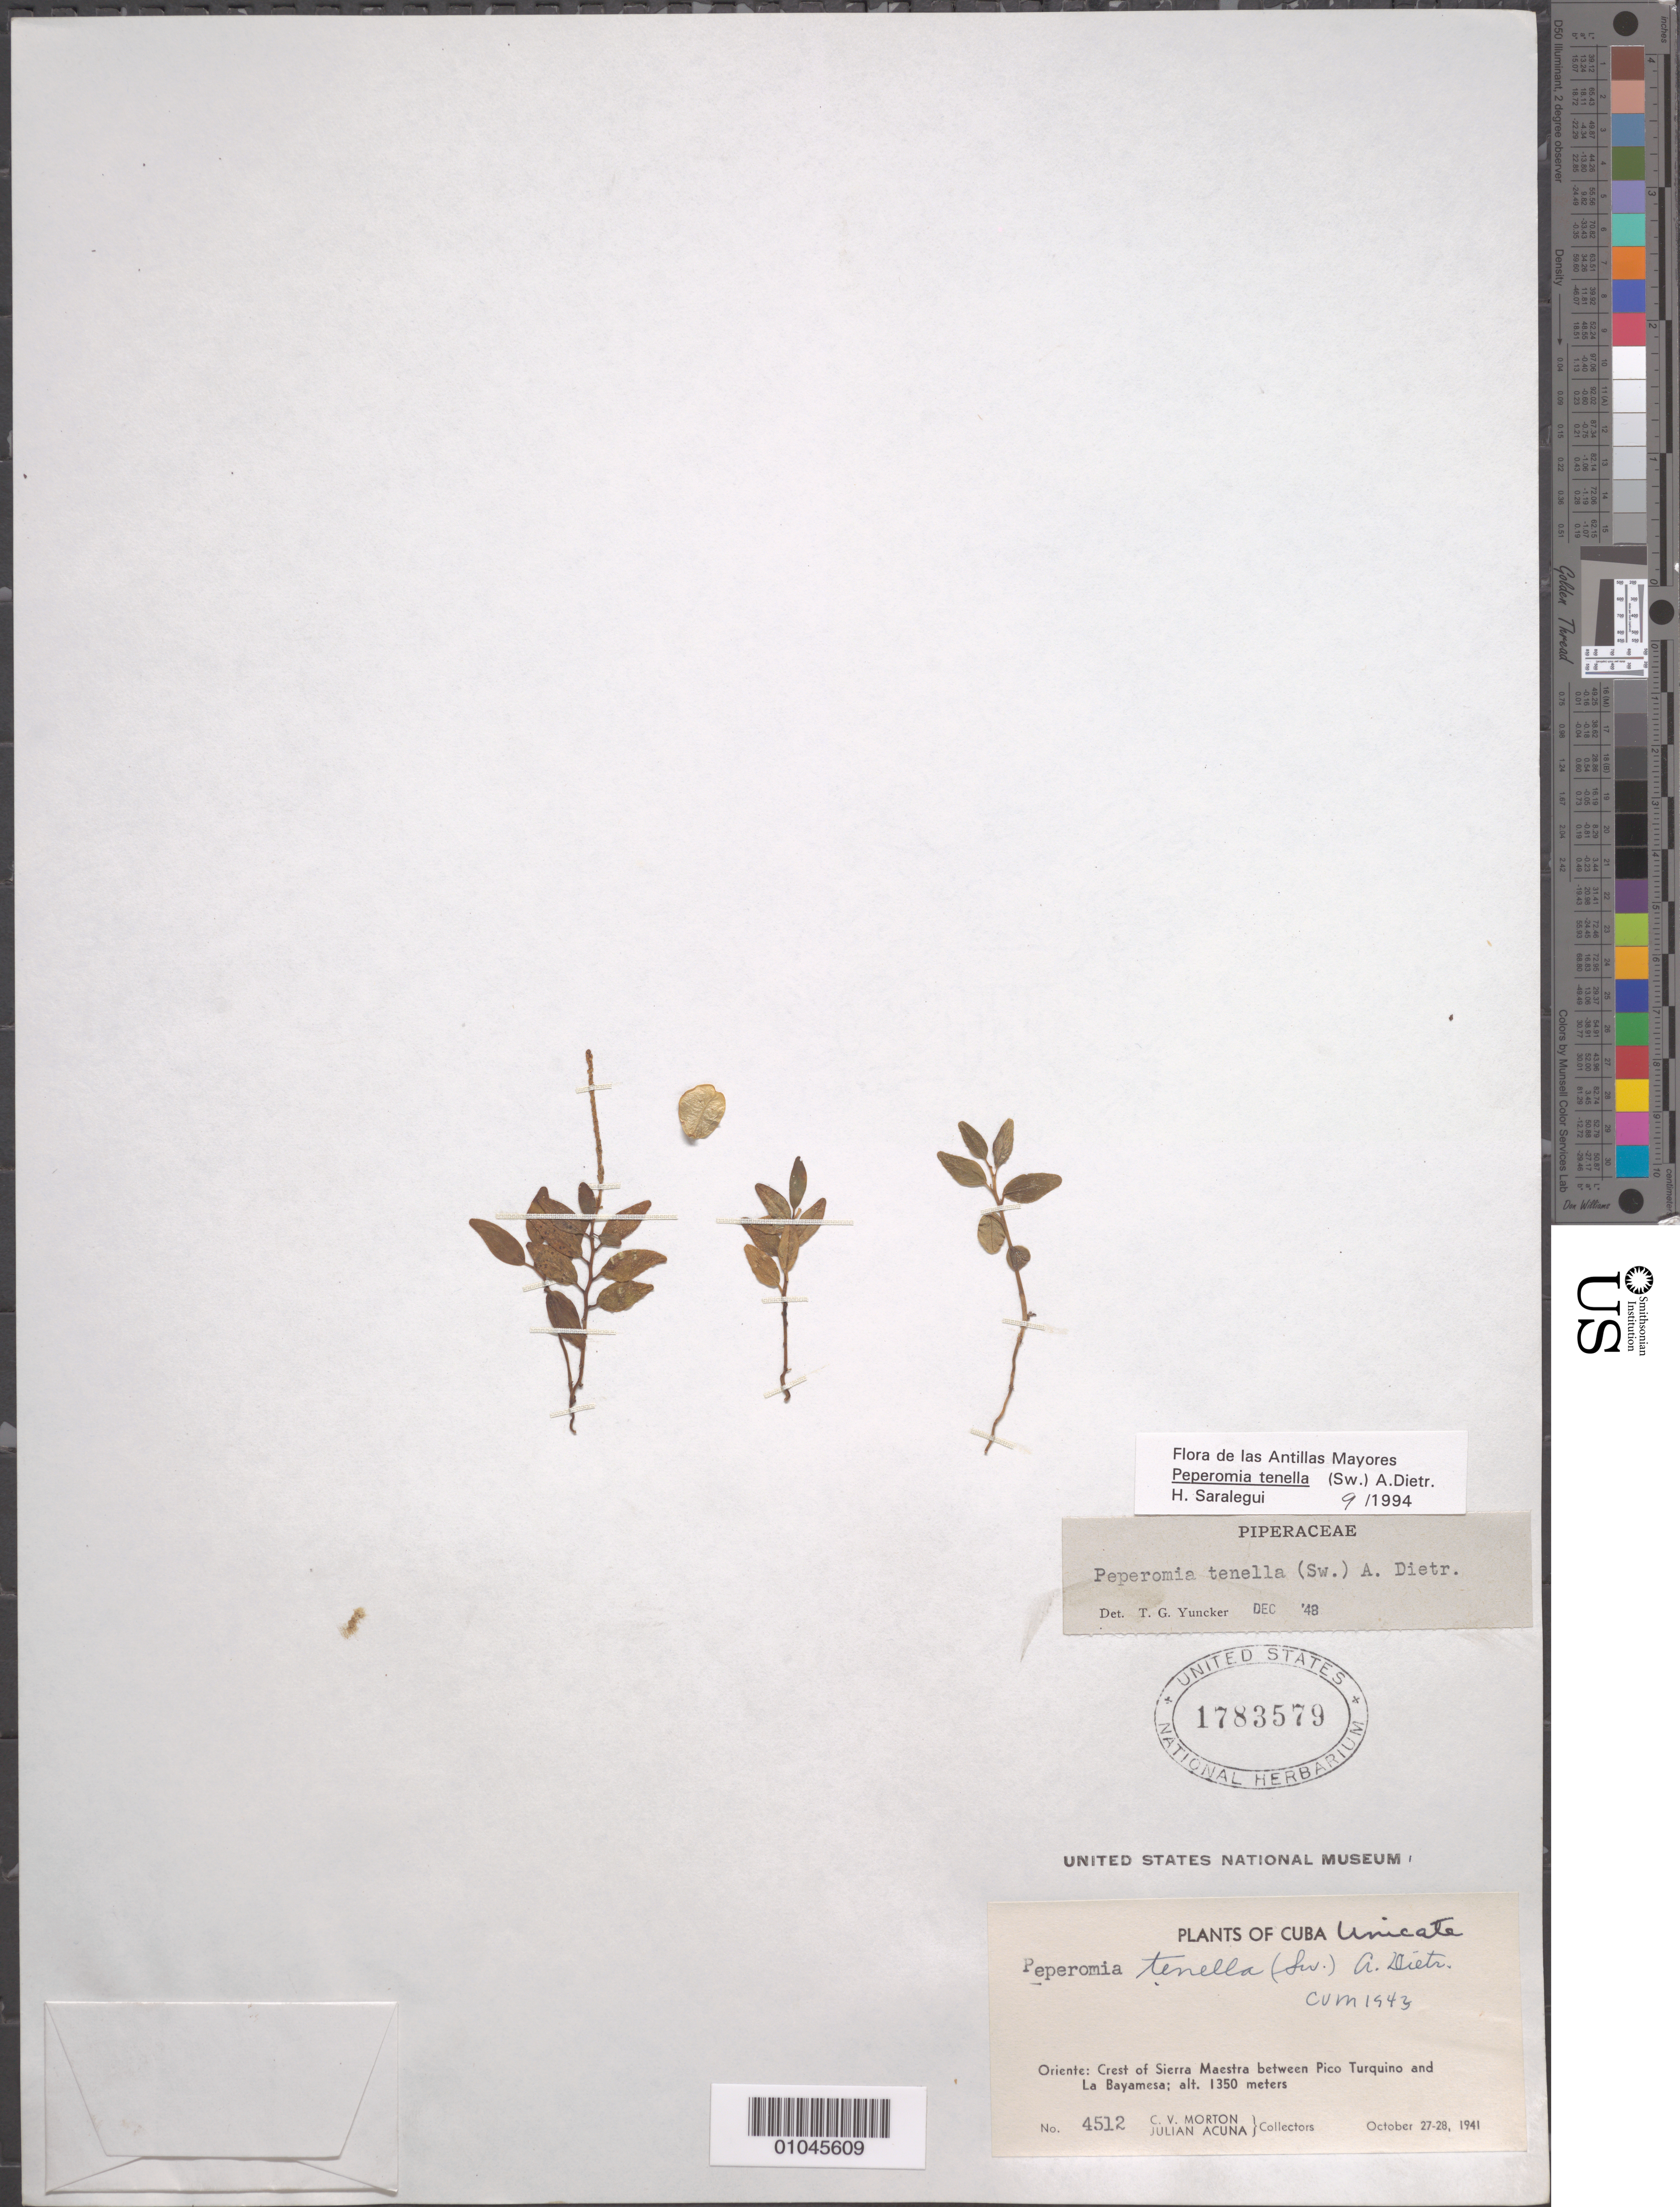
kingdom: Plantae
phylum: Tracheophyta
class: Magnoliopsida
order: Piperales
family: Piperaceae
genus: Peperomia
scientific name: Peperomia tenella var. tenella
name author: (Sw.) A. Dietr.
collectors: C. V. Morton & J. Acuña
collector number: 4512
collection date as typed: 27 Oct 1941 to 28 Oct 1941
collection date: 1941-10-27/1941-10-28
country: Cuba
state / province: Oriente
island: Cuba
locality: Crest of Maestra between Pico Turquino and La Bayamesa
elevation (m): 1350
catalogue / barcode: US 1783579